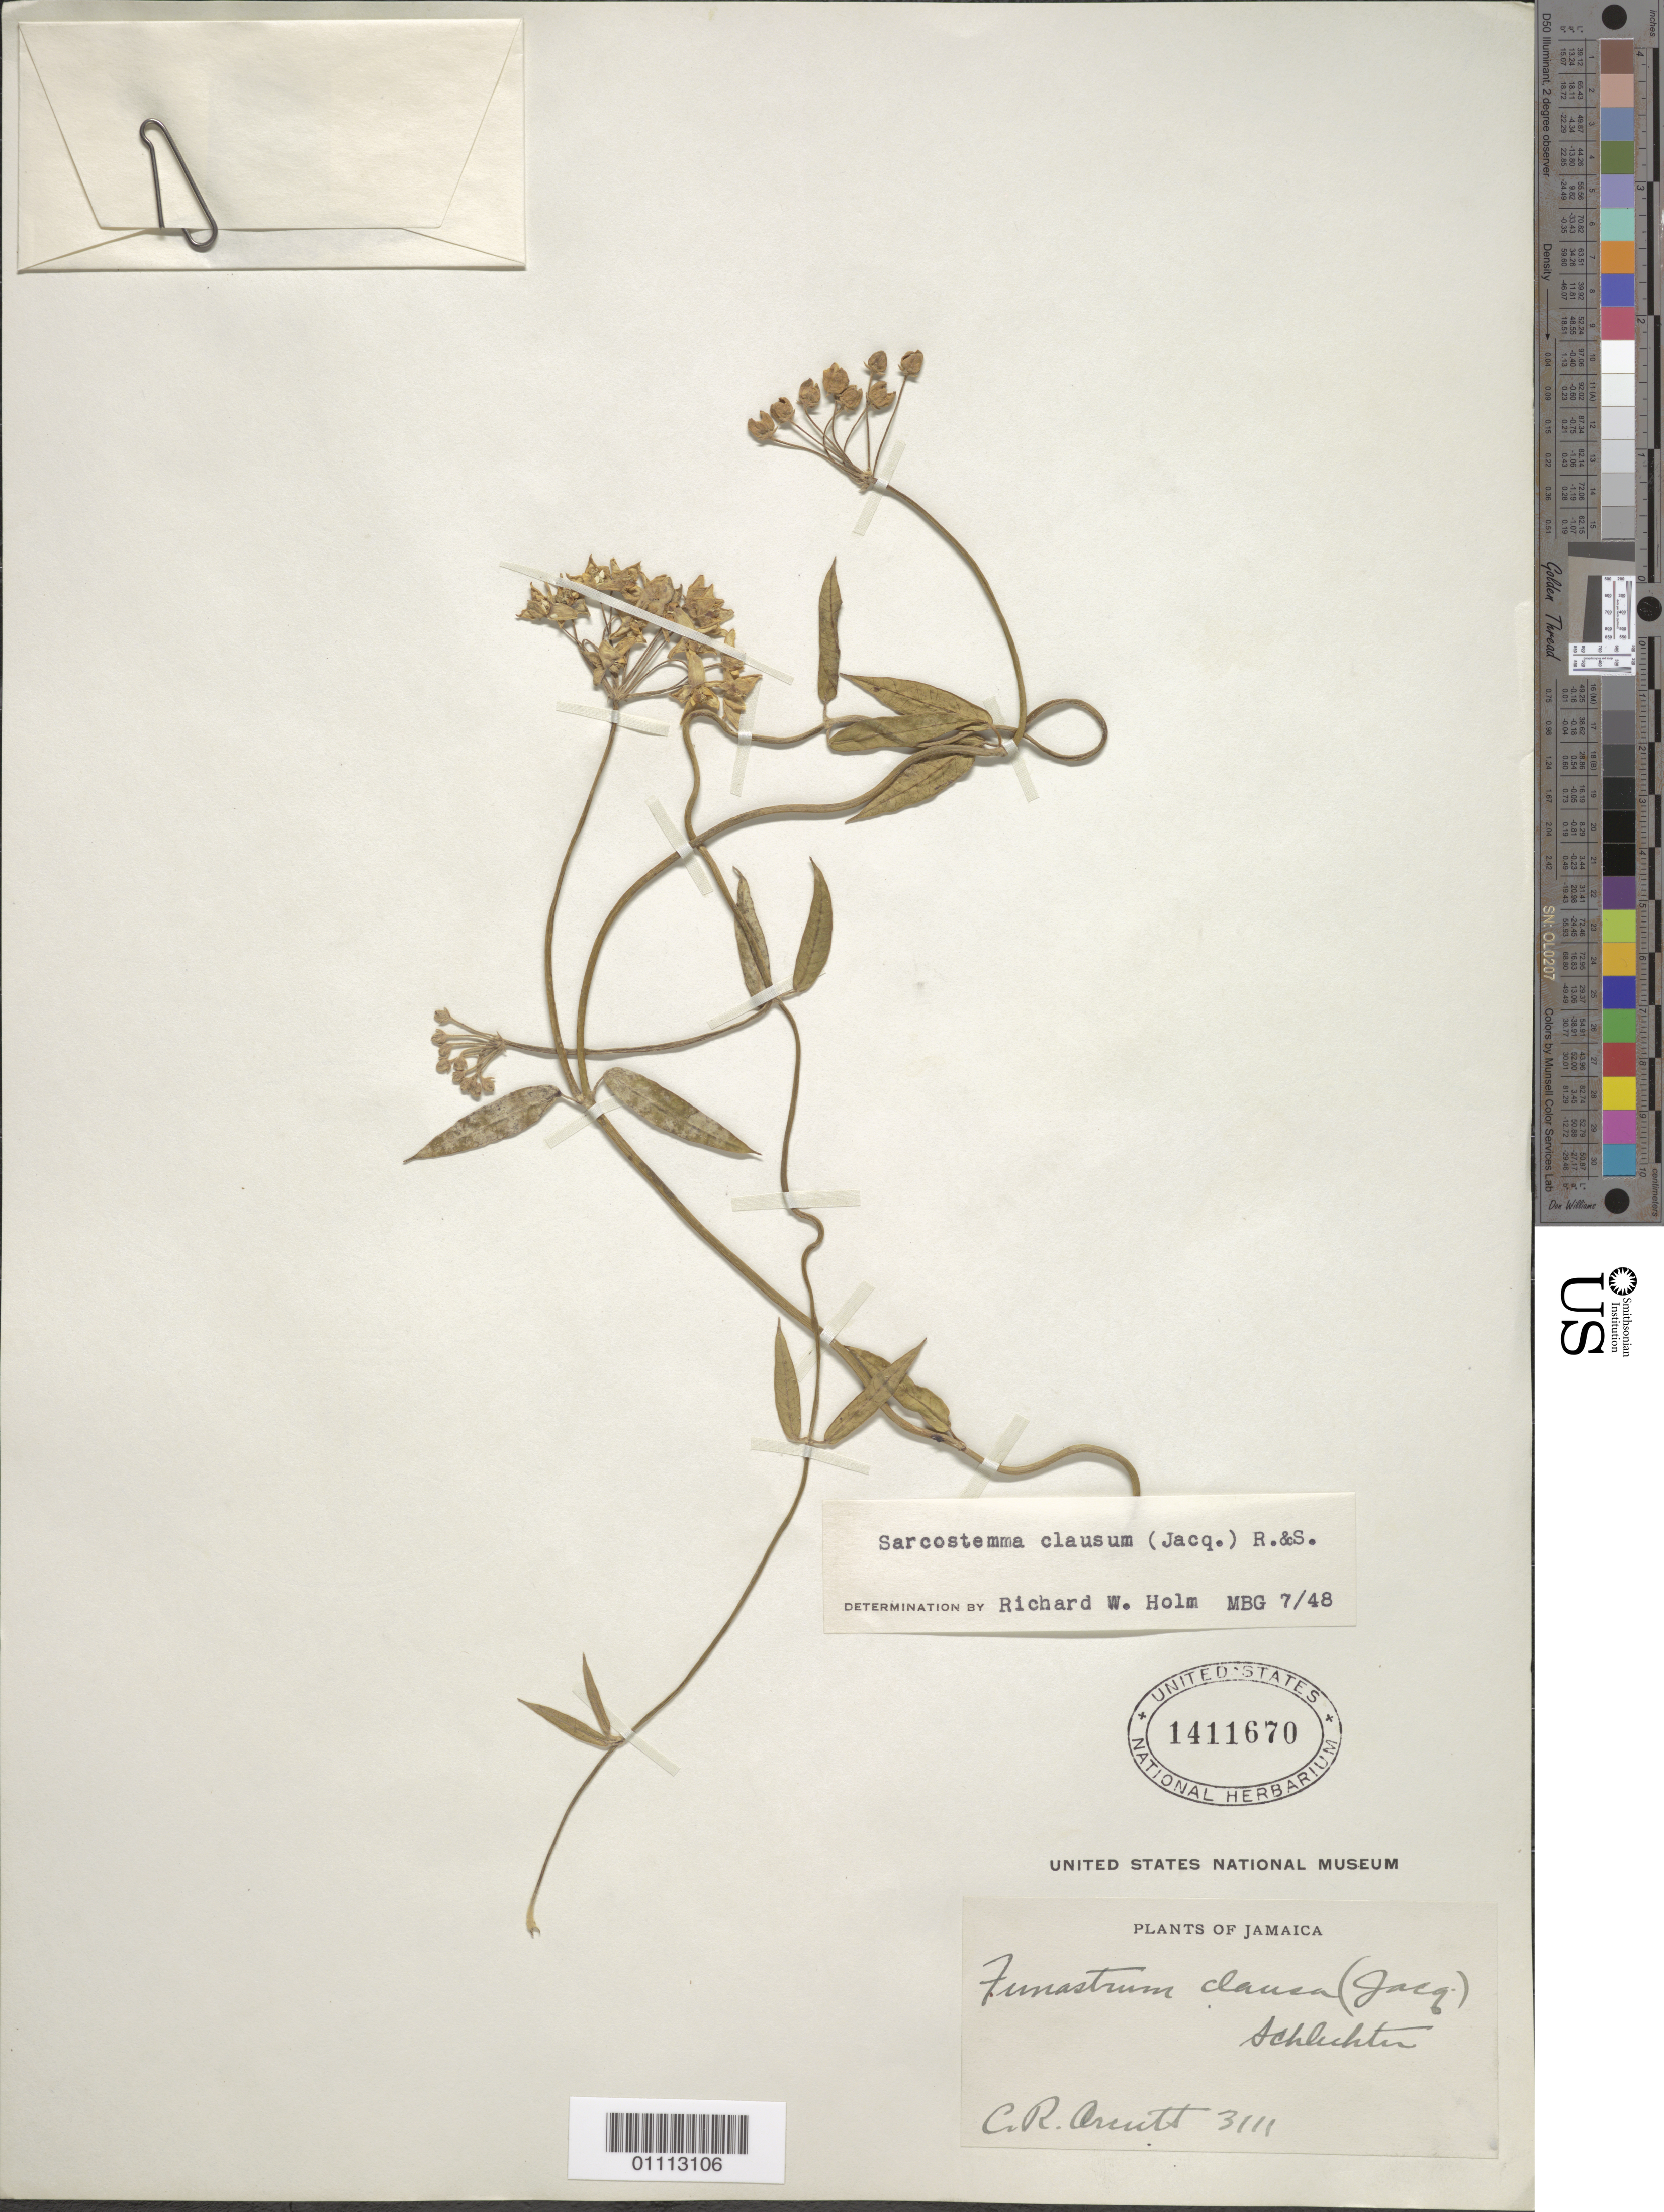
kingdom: Plantae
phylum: Tracheophyta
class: Magnoliopsida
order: Gentianales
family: Apocynaceae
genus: Sarcostemma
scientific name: Sarcostemma clausum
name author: (Jacq.) Schult.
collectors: C. R. Orcutt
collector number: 3111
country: Jamaica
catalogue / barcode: US 1411670